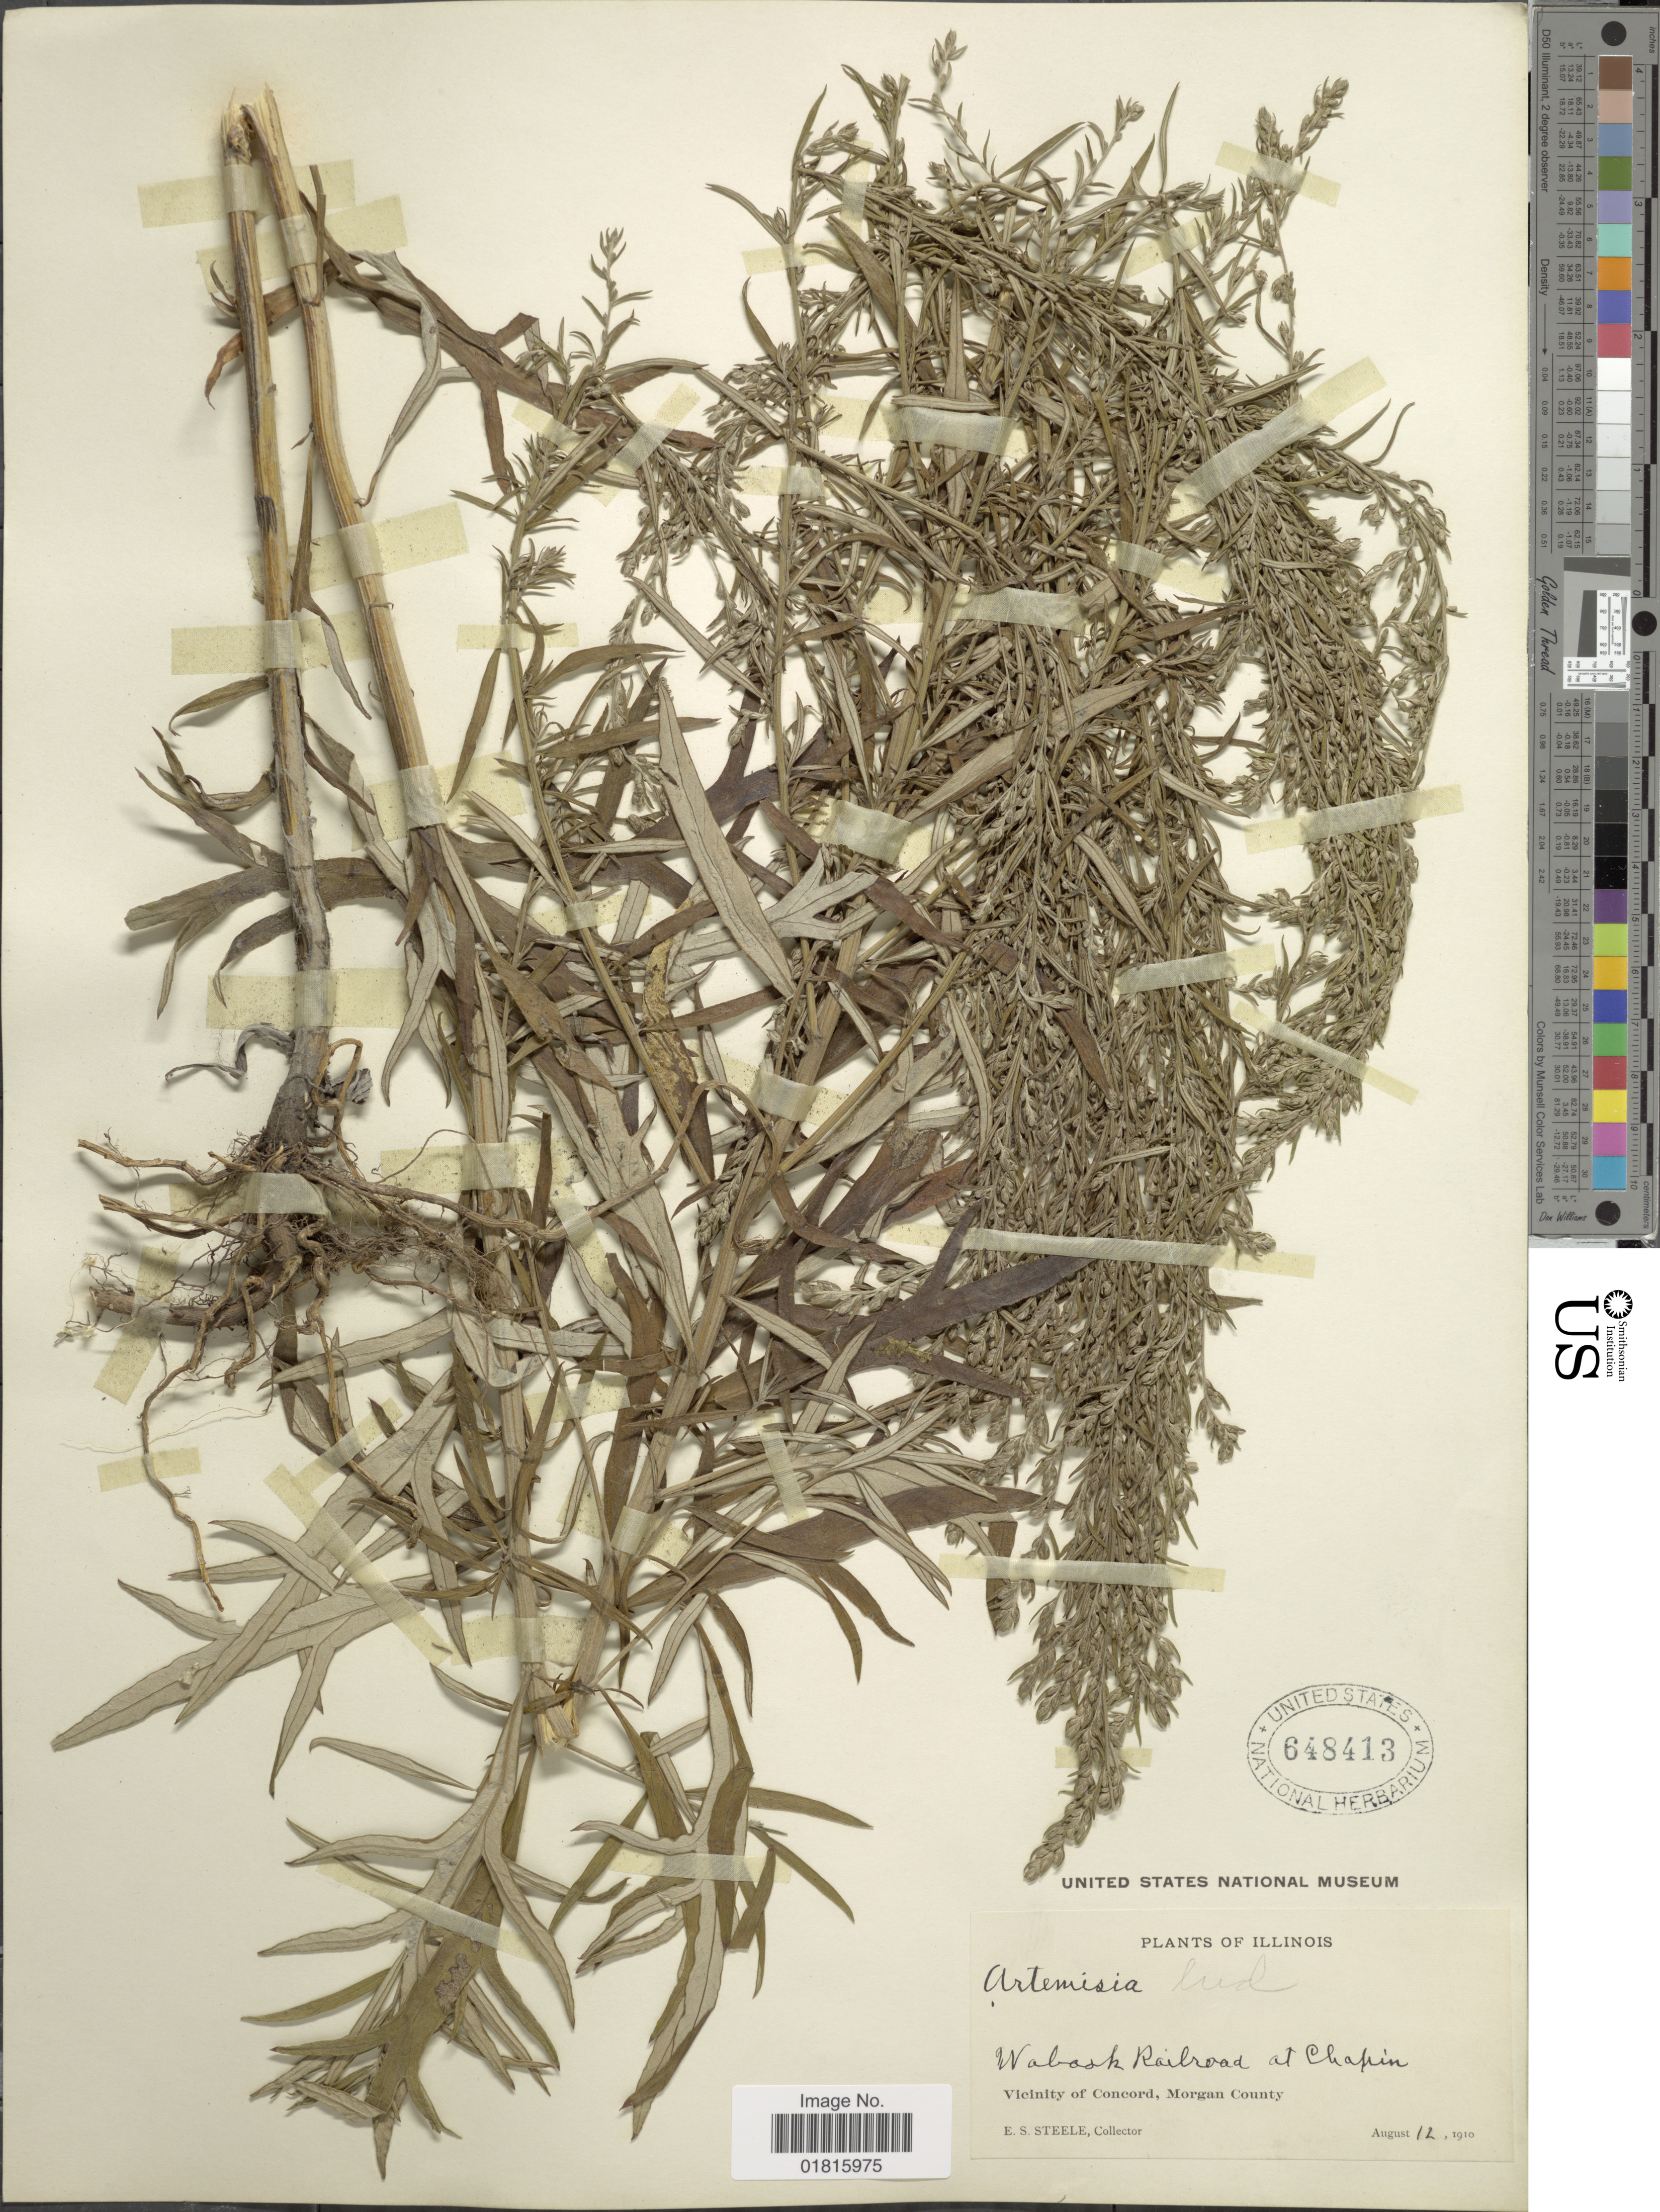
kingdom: Plantae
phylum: Tracheophyta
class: Magnoliopsida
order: Asterales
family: Asteraceae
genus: Artemisia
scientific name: Artemisia ludoviciana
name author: Nutt.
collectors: E. Steele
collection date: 1910-08-12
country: United States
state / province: Illinois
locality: Wabash Railroad at Chapin, Vicinity of Concord, Morgan County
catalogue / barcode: US 648413